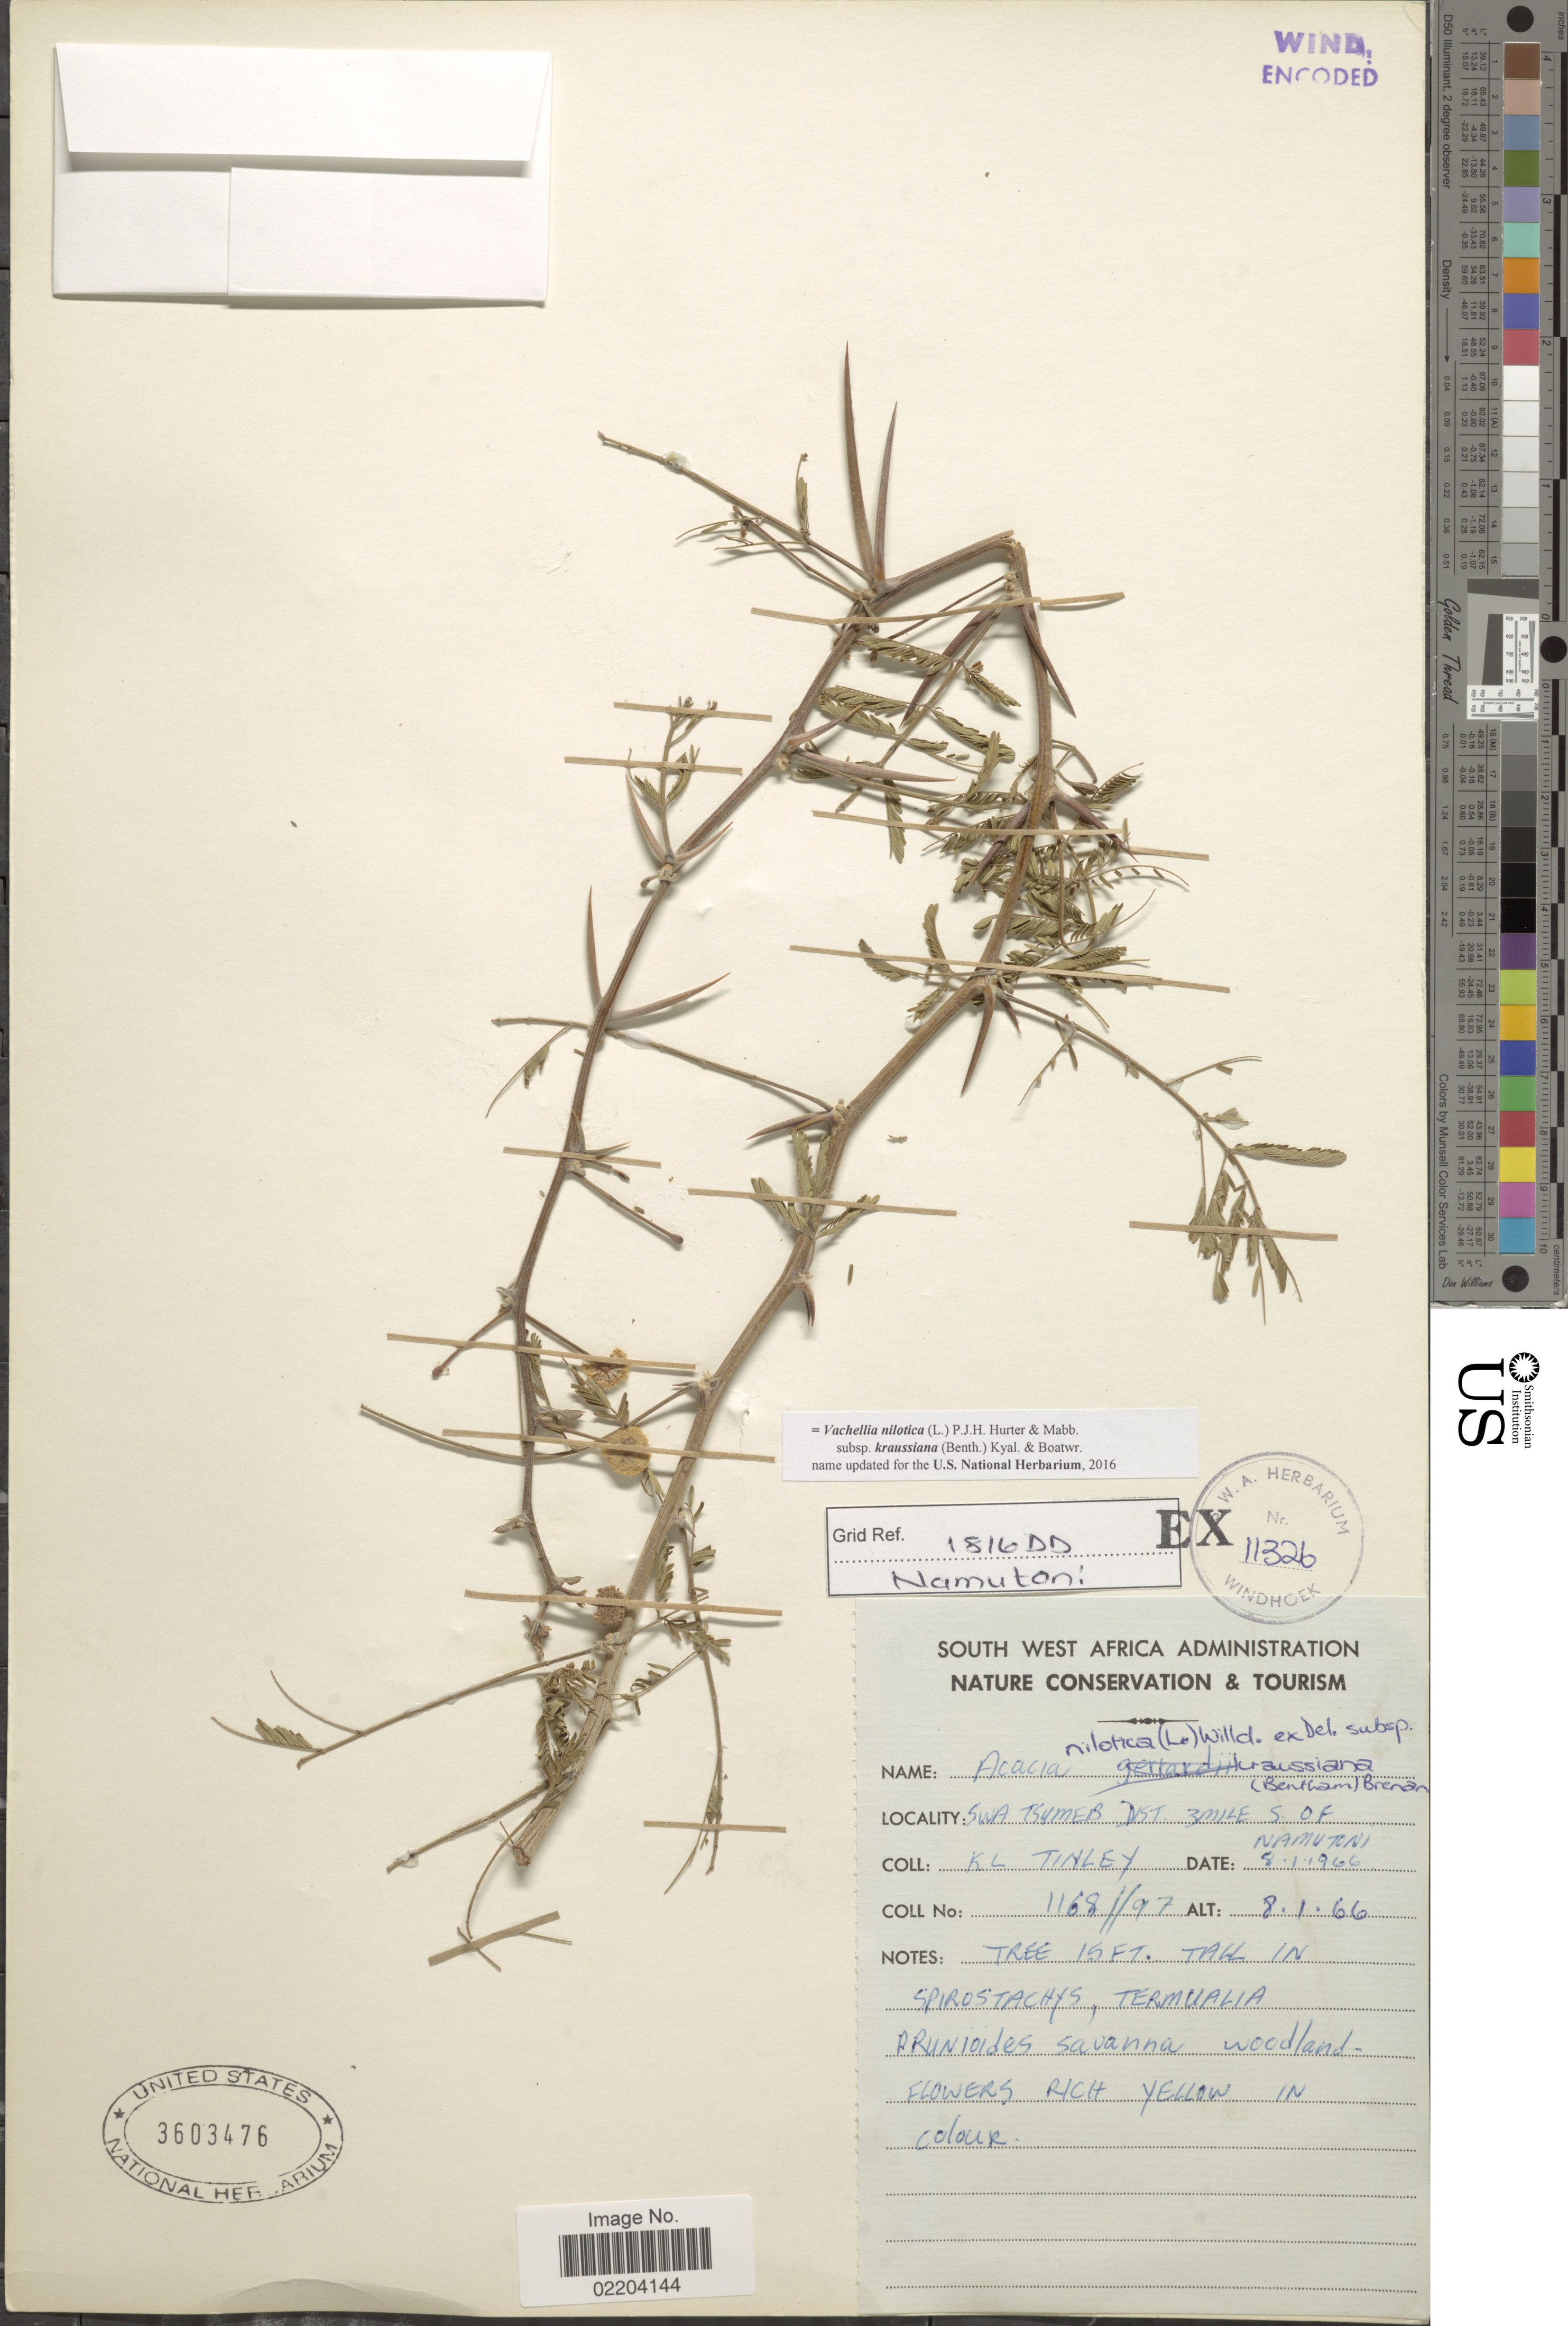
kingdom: Plantae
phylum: Tracheophyta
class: Magnoliopsida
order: Fabales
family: Fabaceae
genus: Vachellia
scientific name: Vachellia nilotica subsp. kraussiana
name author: (Benth.) Kyal. & Boatwr.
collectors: K. Tinley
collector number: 1168/97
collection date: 1966-01-08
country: Namibia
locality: S.W.A. Bumbeb Dist. 3 mile S of Namurni.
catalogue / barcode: US 3603476